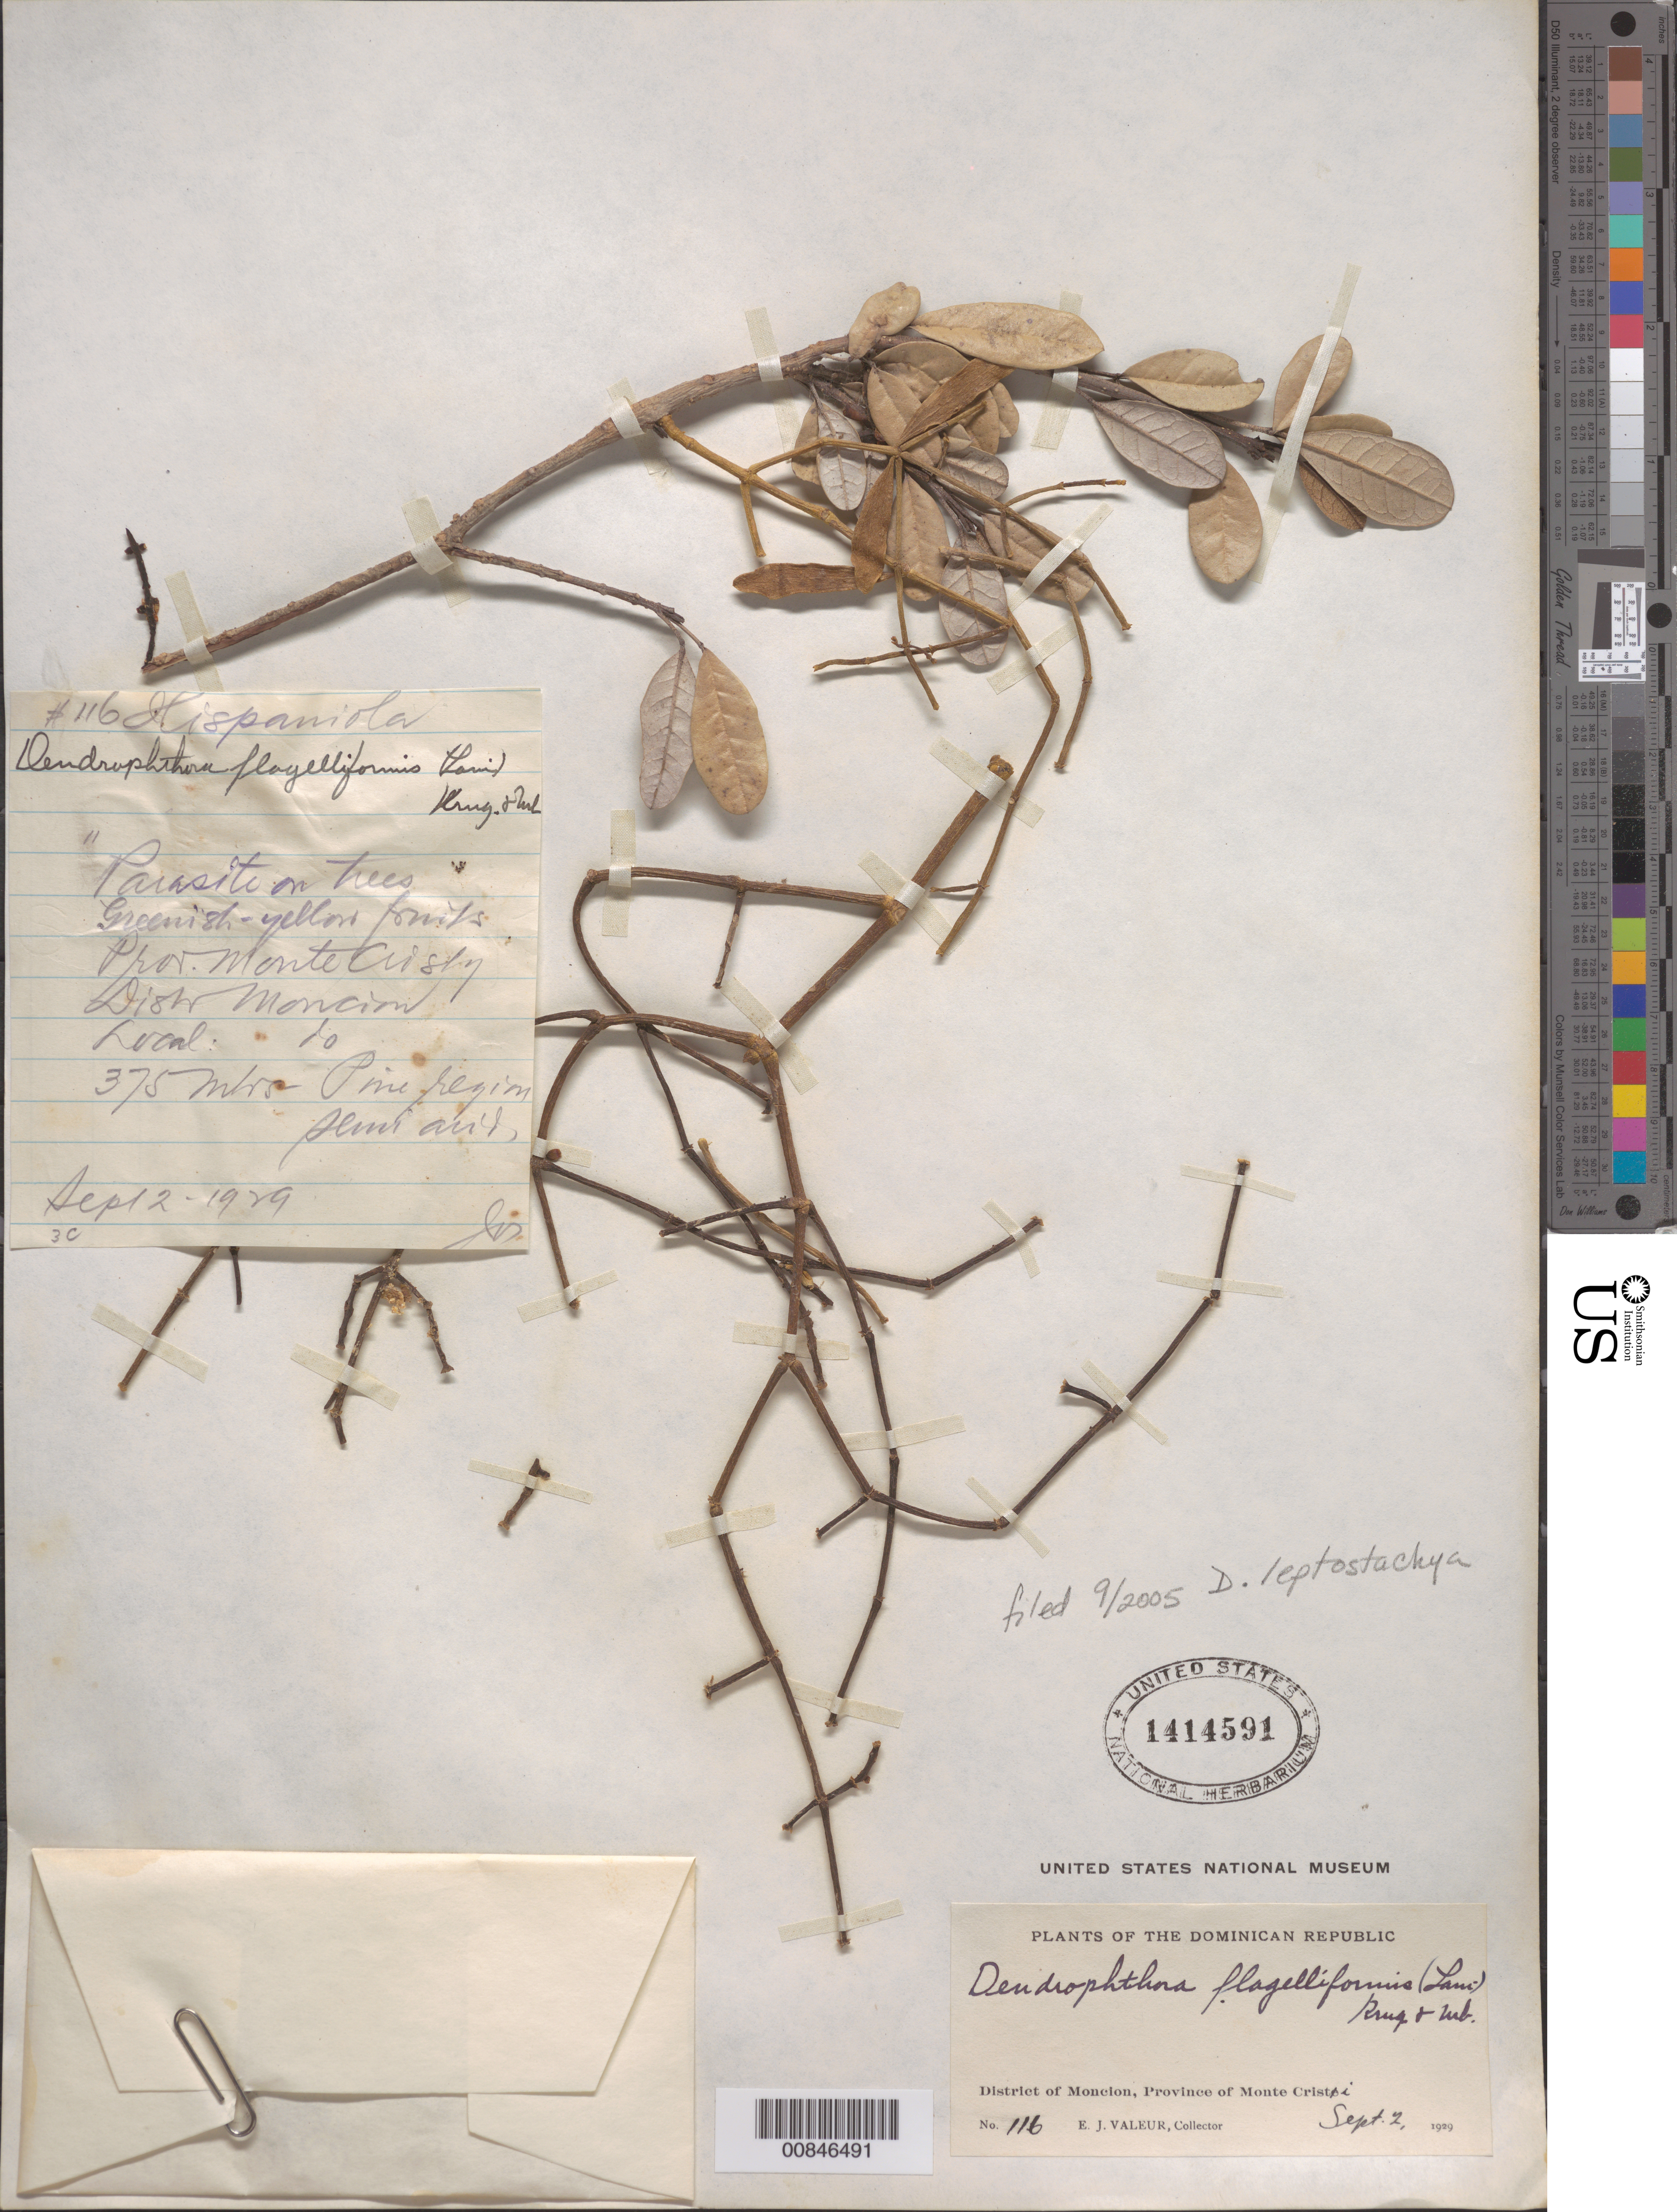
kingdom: Plantae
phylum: Tracheophyta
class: Magnoliopsida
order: Santalales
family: Viscaceae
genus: Dendrophthora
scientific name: Dendrophthora flagelliformis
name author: (Lam.) Krug & Urb.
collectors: E. Valeur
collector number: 116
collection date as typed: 02 Sep 1929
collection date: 1929-09-02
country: Dominican Republic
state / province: Monte Cristi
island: Hispaniola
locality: District of Monción.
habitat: On trees. Pine region; semi-arid.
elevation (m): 375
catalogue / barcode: US 1414591